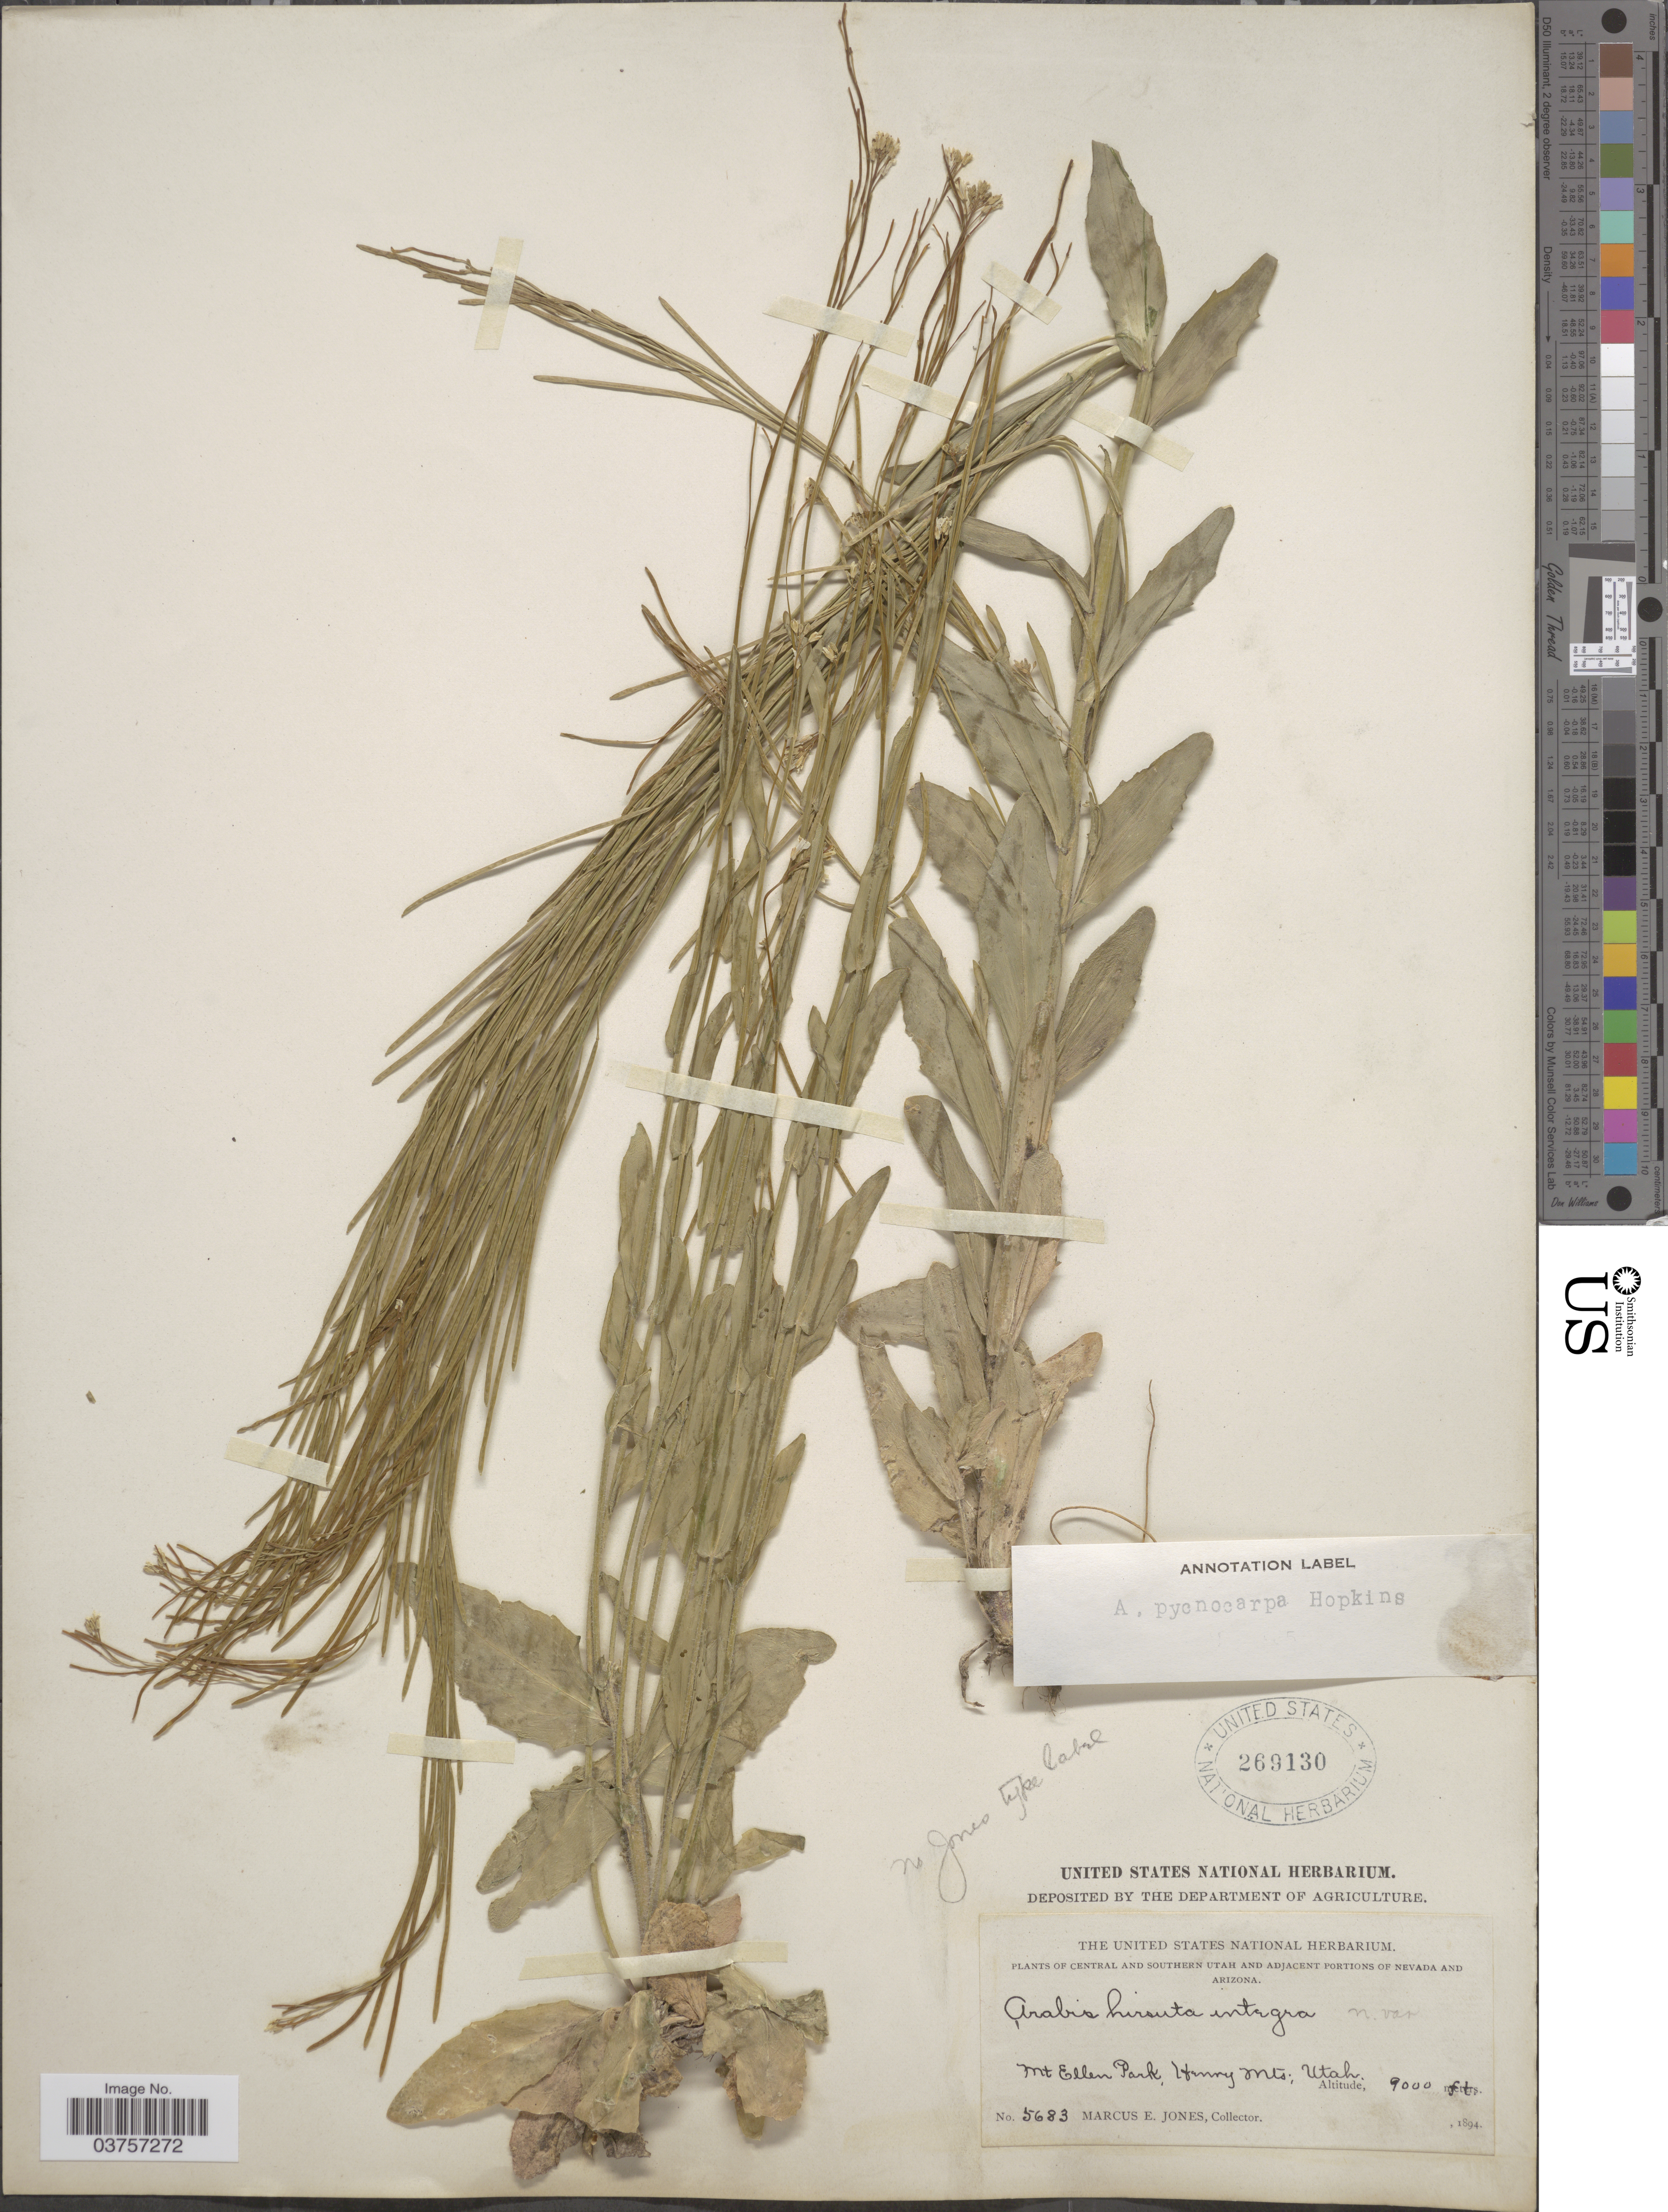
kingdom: Plantae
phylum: Tracheophyta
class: Magnoliopsida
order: Brassicales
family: Brassicaceae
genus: Arabis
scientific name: Arabis hirsuta var. pycnocarpa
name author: M. Hopkins & Rollins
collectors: M. E. Jones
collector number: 5683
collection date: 1894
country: United States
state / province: Utah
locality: Central and Southern Utah; Mt Ellen Park, Henry Mts.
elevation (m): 2743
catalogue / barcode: US 269130